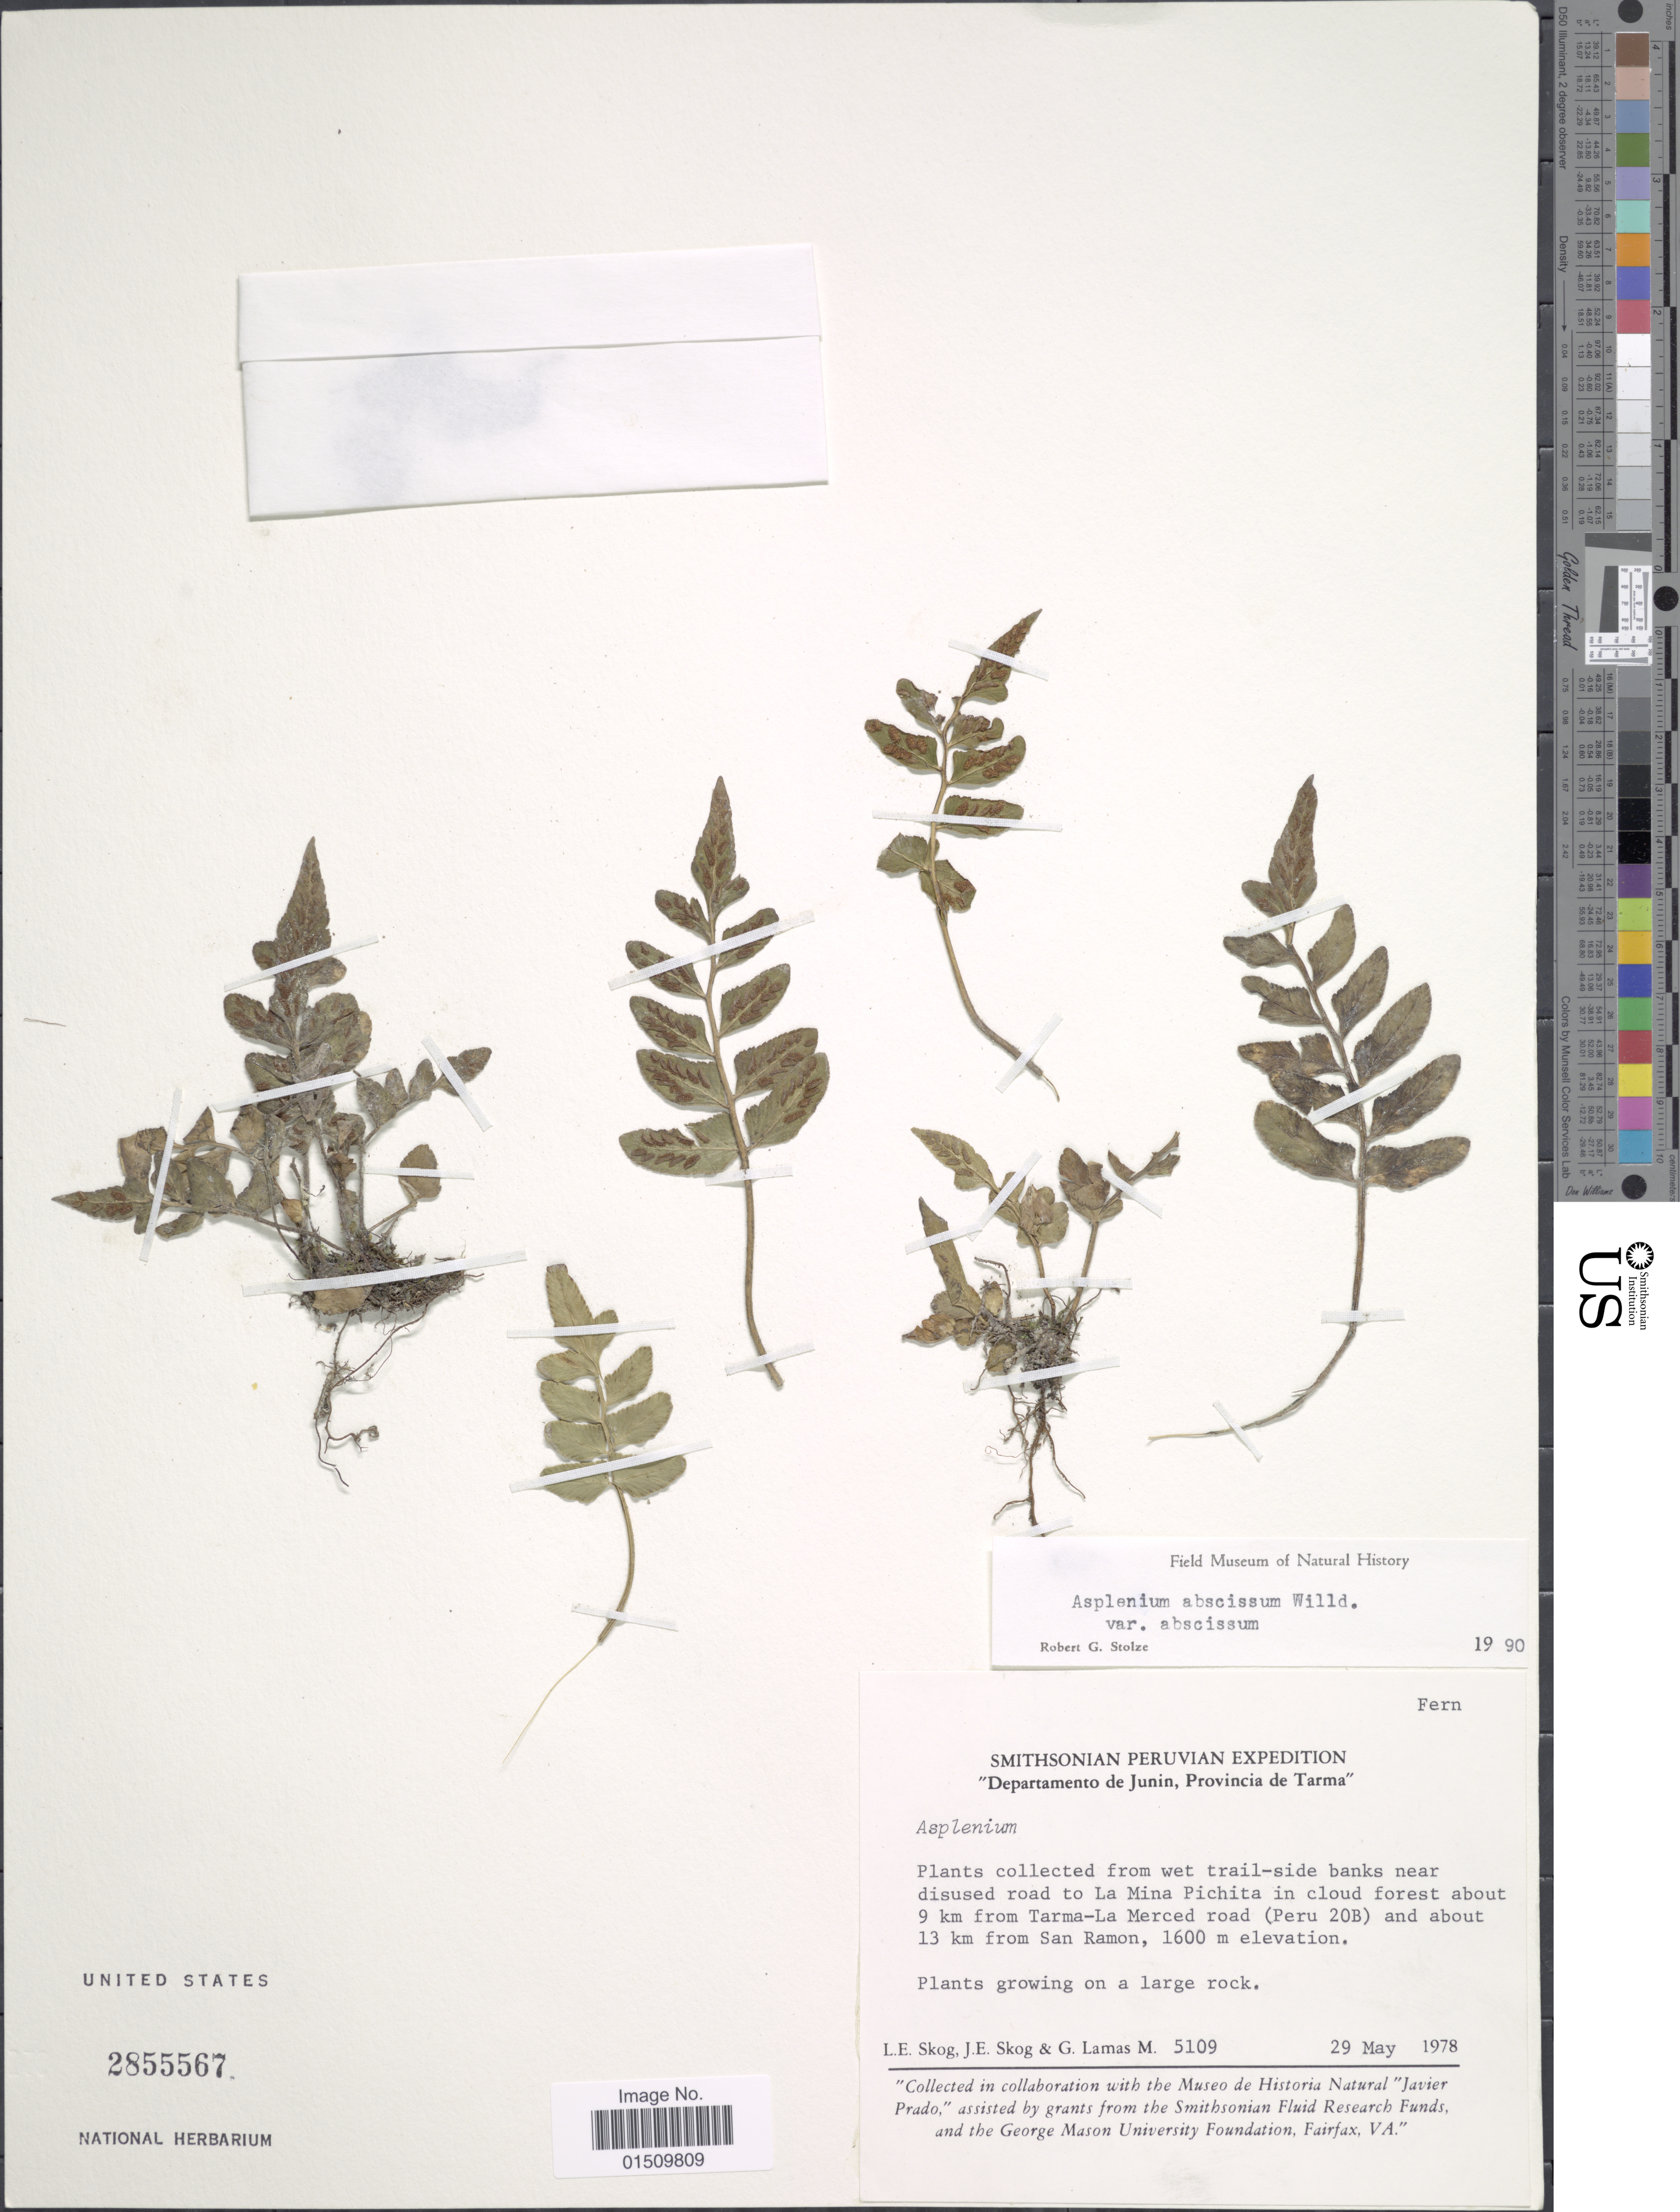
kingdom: Plantae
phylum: Tracheophyta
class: Polypodiopsida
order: Polypodiales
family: Aspleniaceae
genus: Asplenium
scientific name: Asplenium abscissum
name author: Willd.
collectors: L. E. Skog, J. E. Skog & G. Lamas M.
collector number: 5109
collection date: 1978-05-29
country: Peru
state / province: Junín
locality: Departamento de Junin, Provincia de Tarma, near disused road to La Mina Pichita in cloud forest abot 9 km from Tarma-La Merced road (Peru 20B) and about 13 km from San Ramon.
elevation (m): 1600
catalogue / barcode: US 2855567